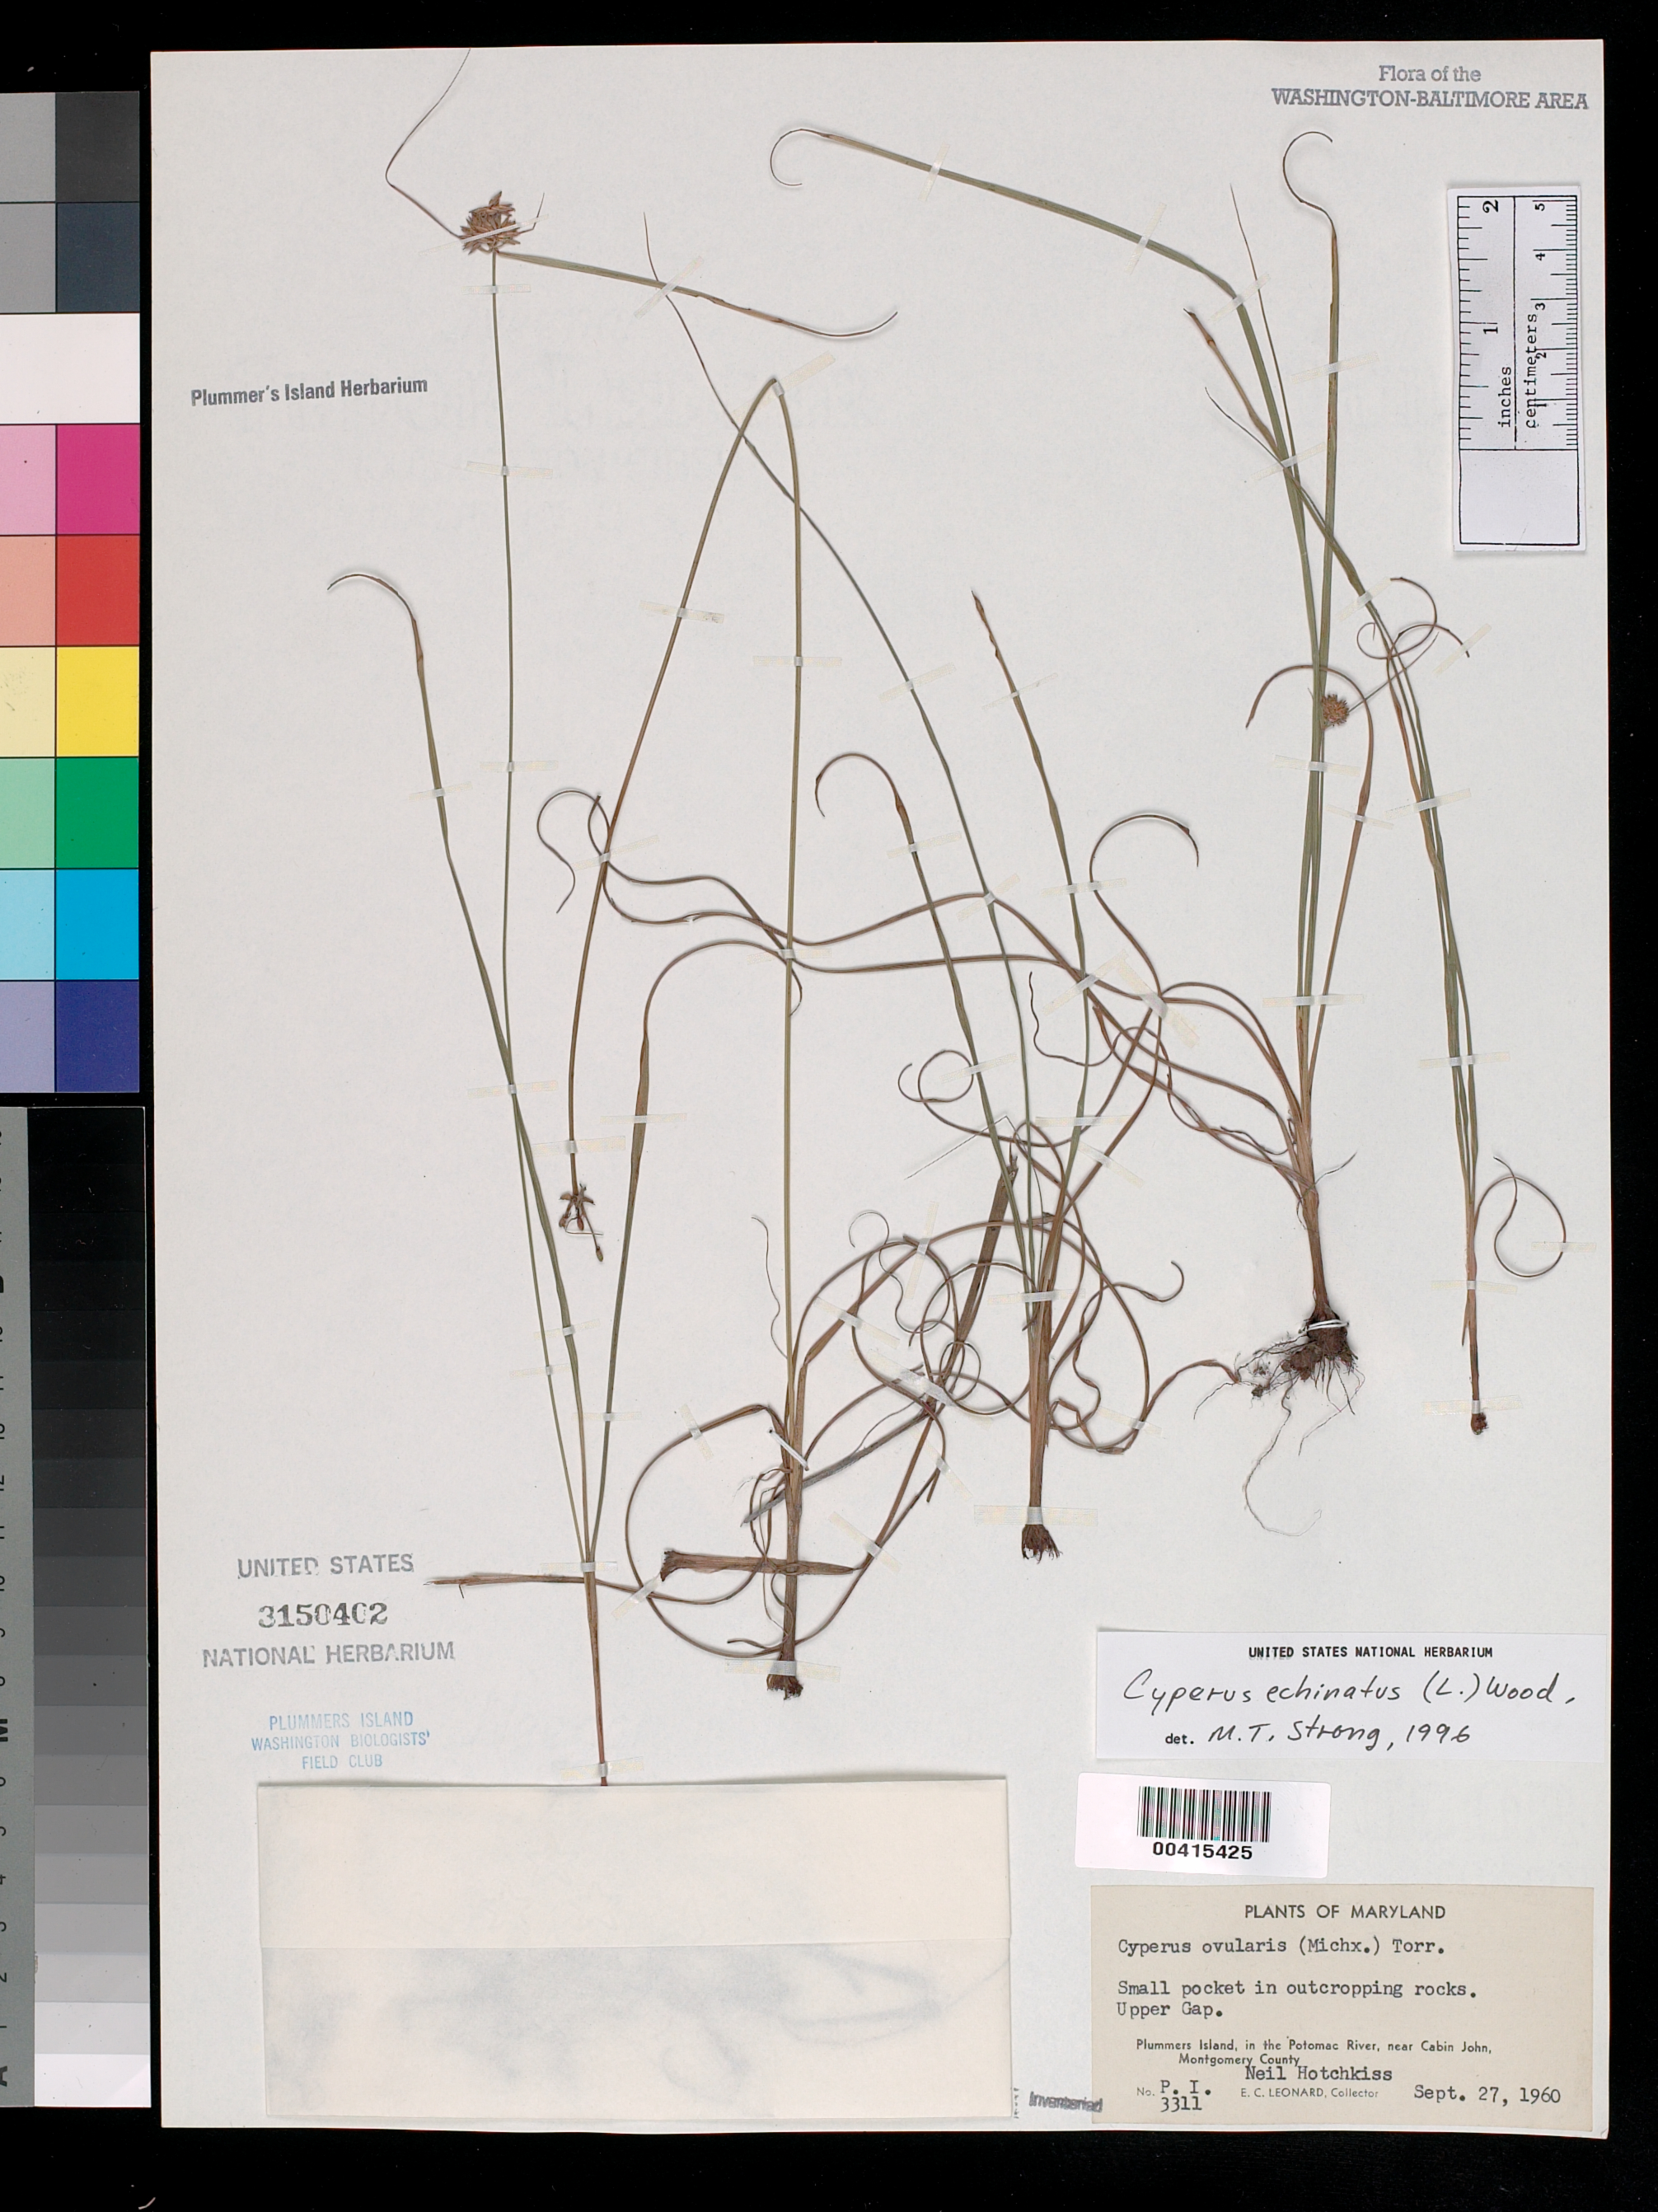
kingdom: Plantae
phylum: Tracheophyta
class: Liliopsida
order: Poales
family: Cyperaceae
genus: Cyperus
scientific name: Cyperus echinatus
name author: (L.) Alph. Wood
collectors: E. C. Leonard & N. Hotchkiss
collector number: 3311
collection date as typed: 27 Sep 1960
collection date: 1960-09-27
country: United States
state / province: Maryland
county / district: Montgomery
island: Plummers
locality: Plummer's Island; Upper Gap C. & O. Canal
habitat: Small pocket in outcropping rocks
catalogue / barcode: US 3150402